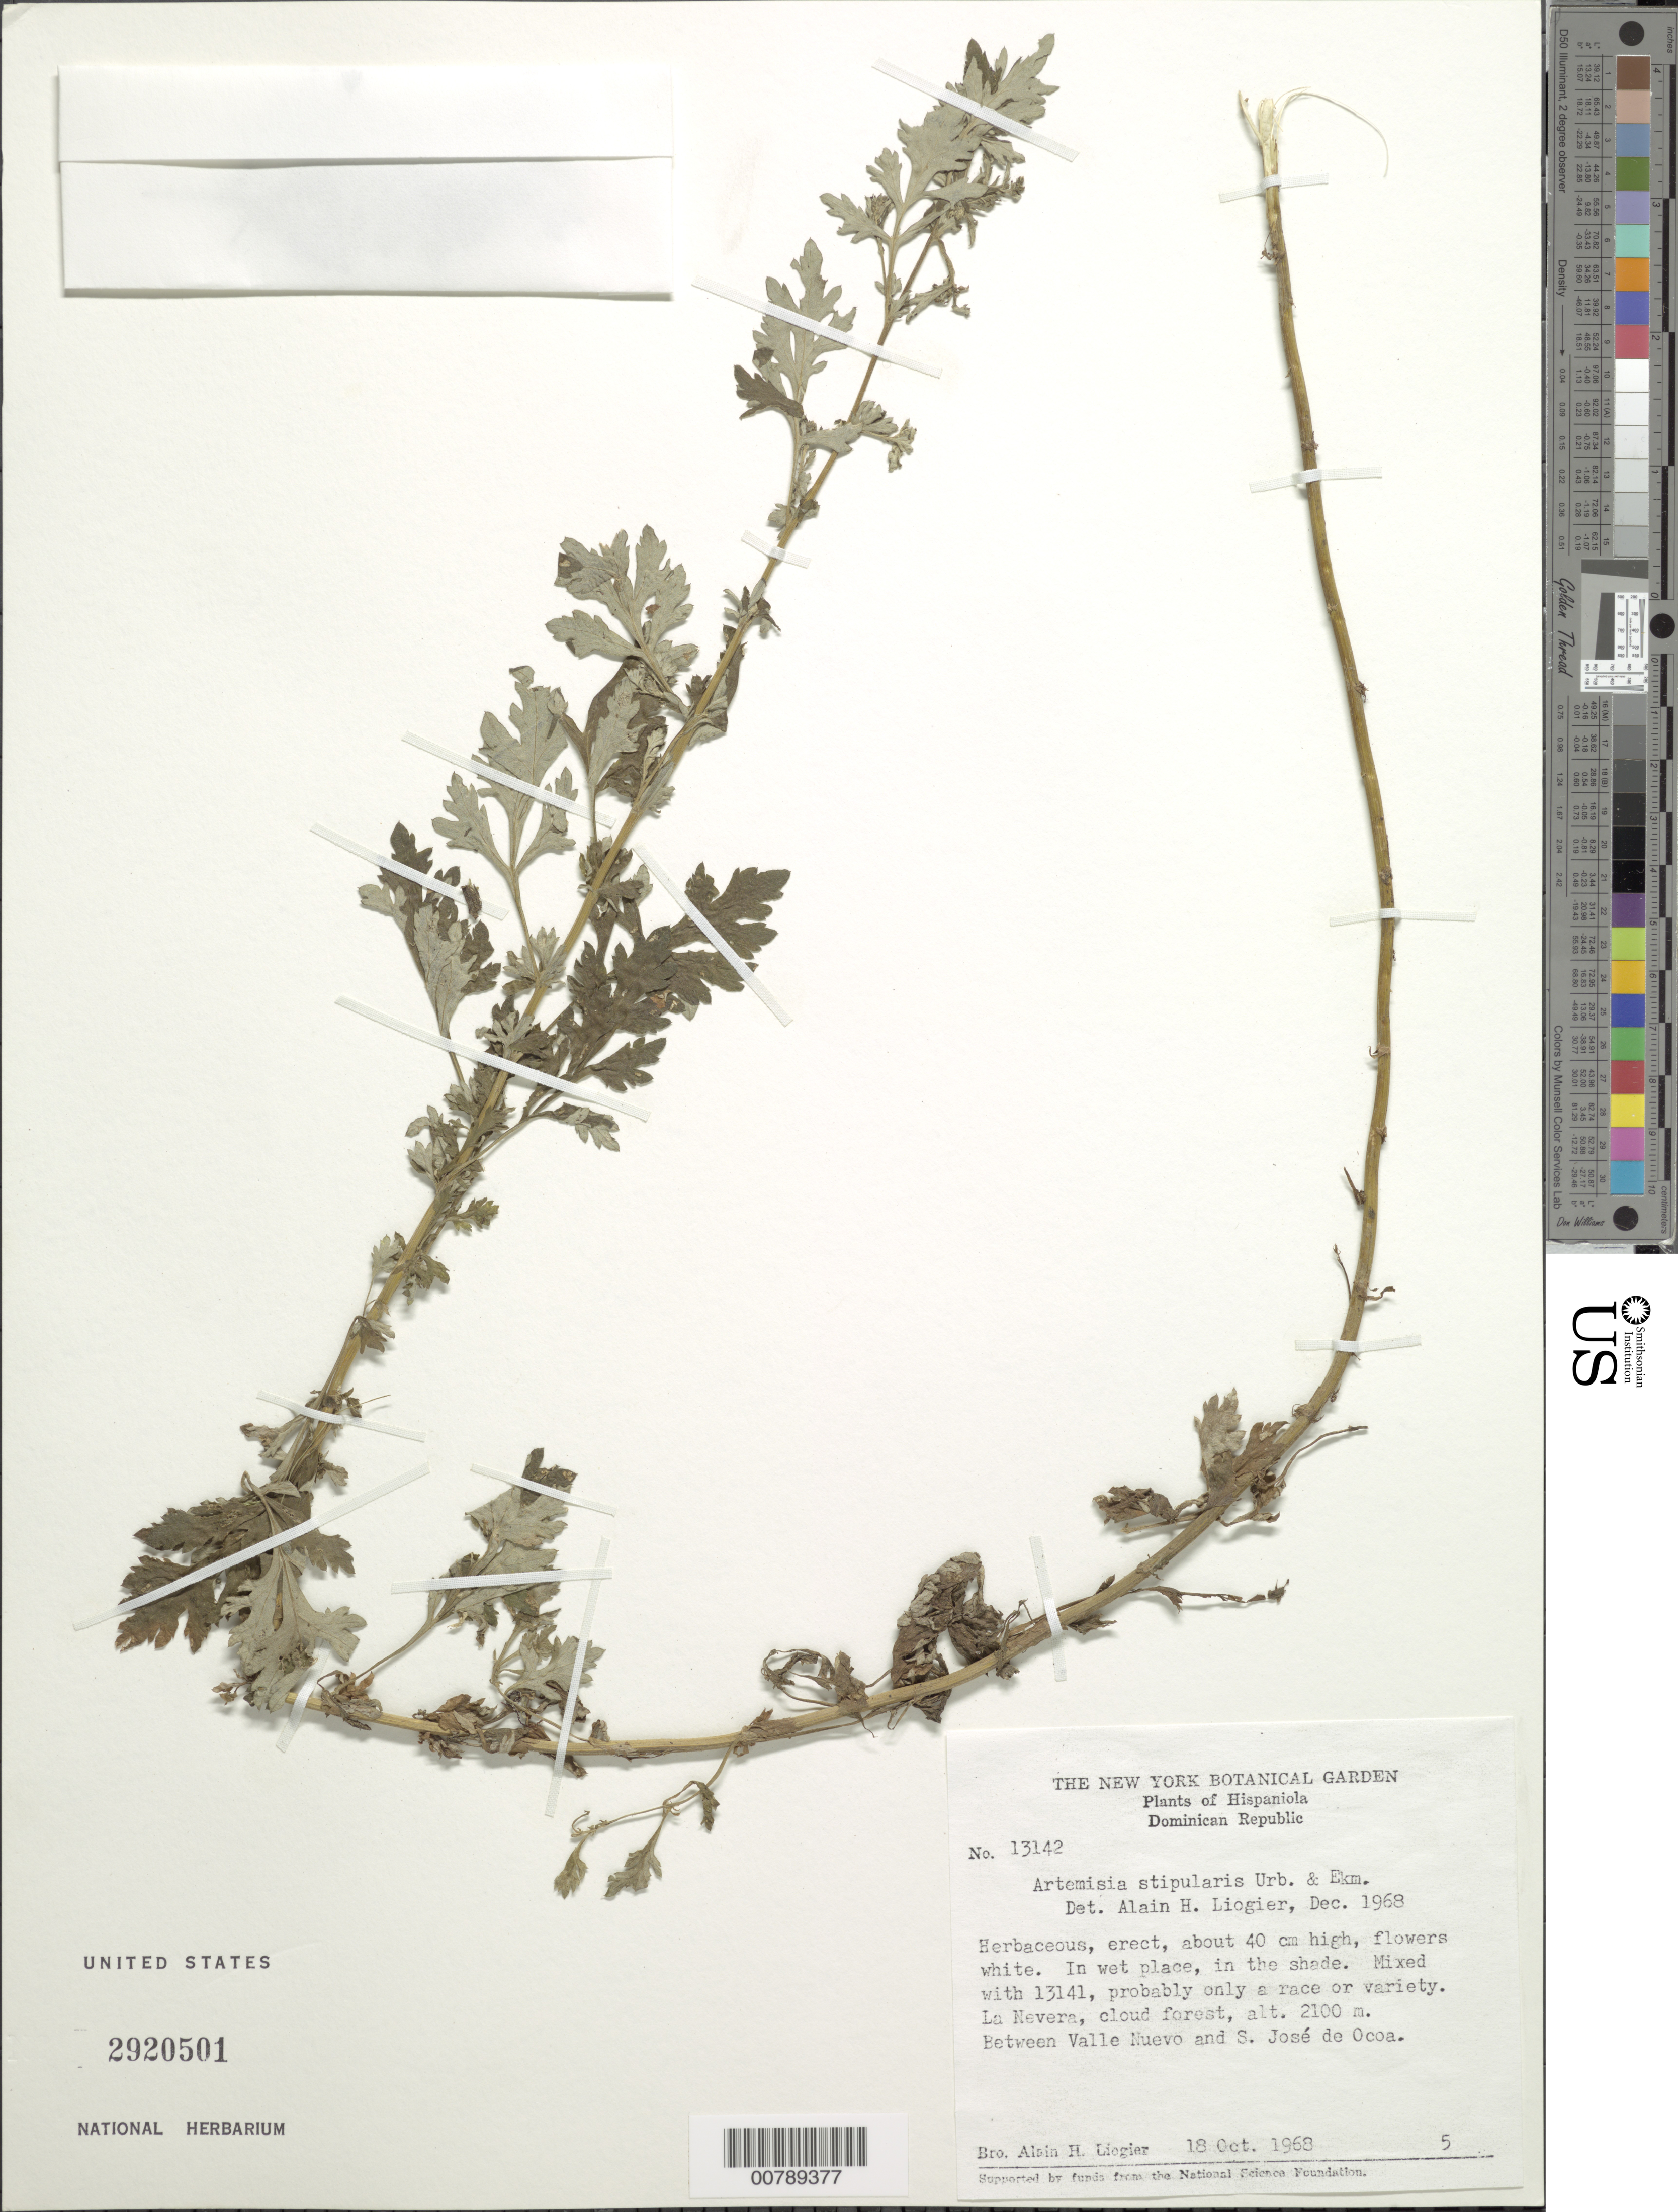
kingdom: Plantae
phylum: Tracheophyta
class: Magnoliopsida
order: Asterales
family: Asteraceae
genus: Artemisia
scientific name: Artemisia stipularis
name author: Urb. & Ekman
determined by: Liogier, Alain H.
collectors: A. H. Liogier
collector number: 13142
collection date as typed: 18 Oct 1968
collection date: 1968-10-18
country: Dominican Republic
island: Hispaniola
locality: La Nevera, between Constanza and San José de Ocoa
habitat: Clooud forest, in wet place, in the shade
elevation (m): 2100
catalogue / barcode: US 2920501